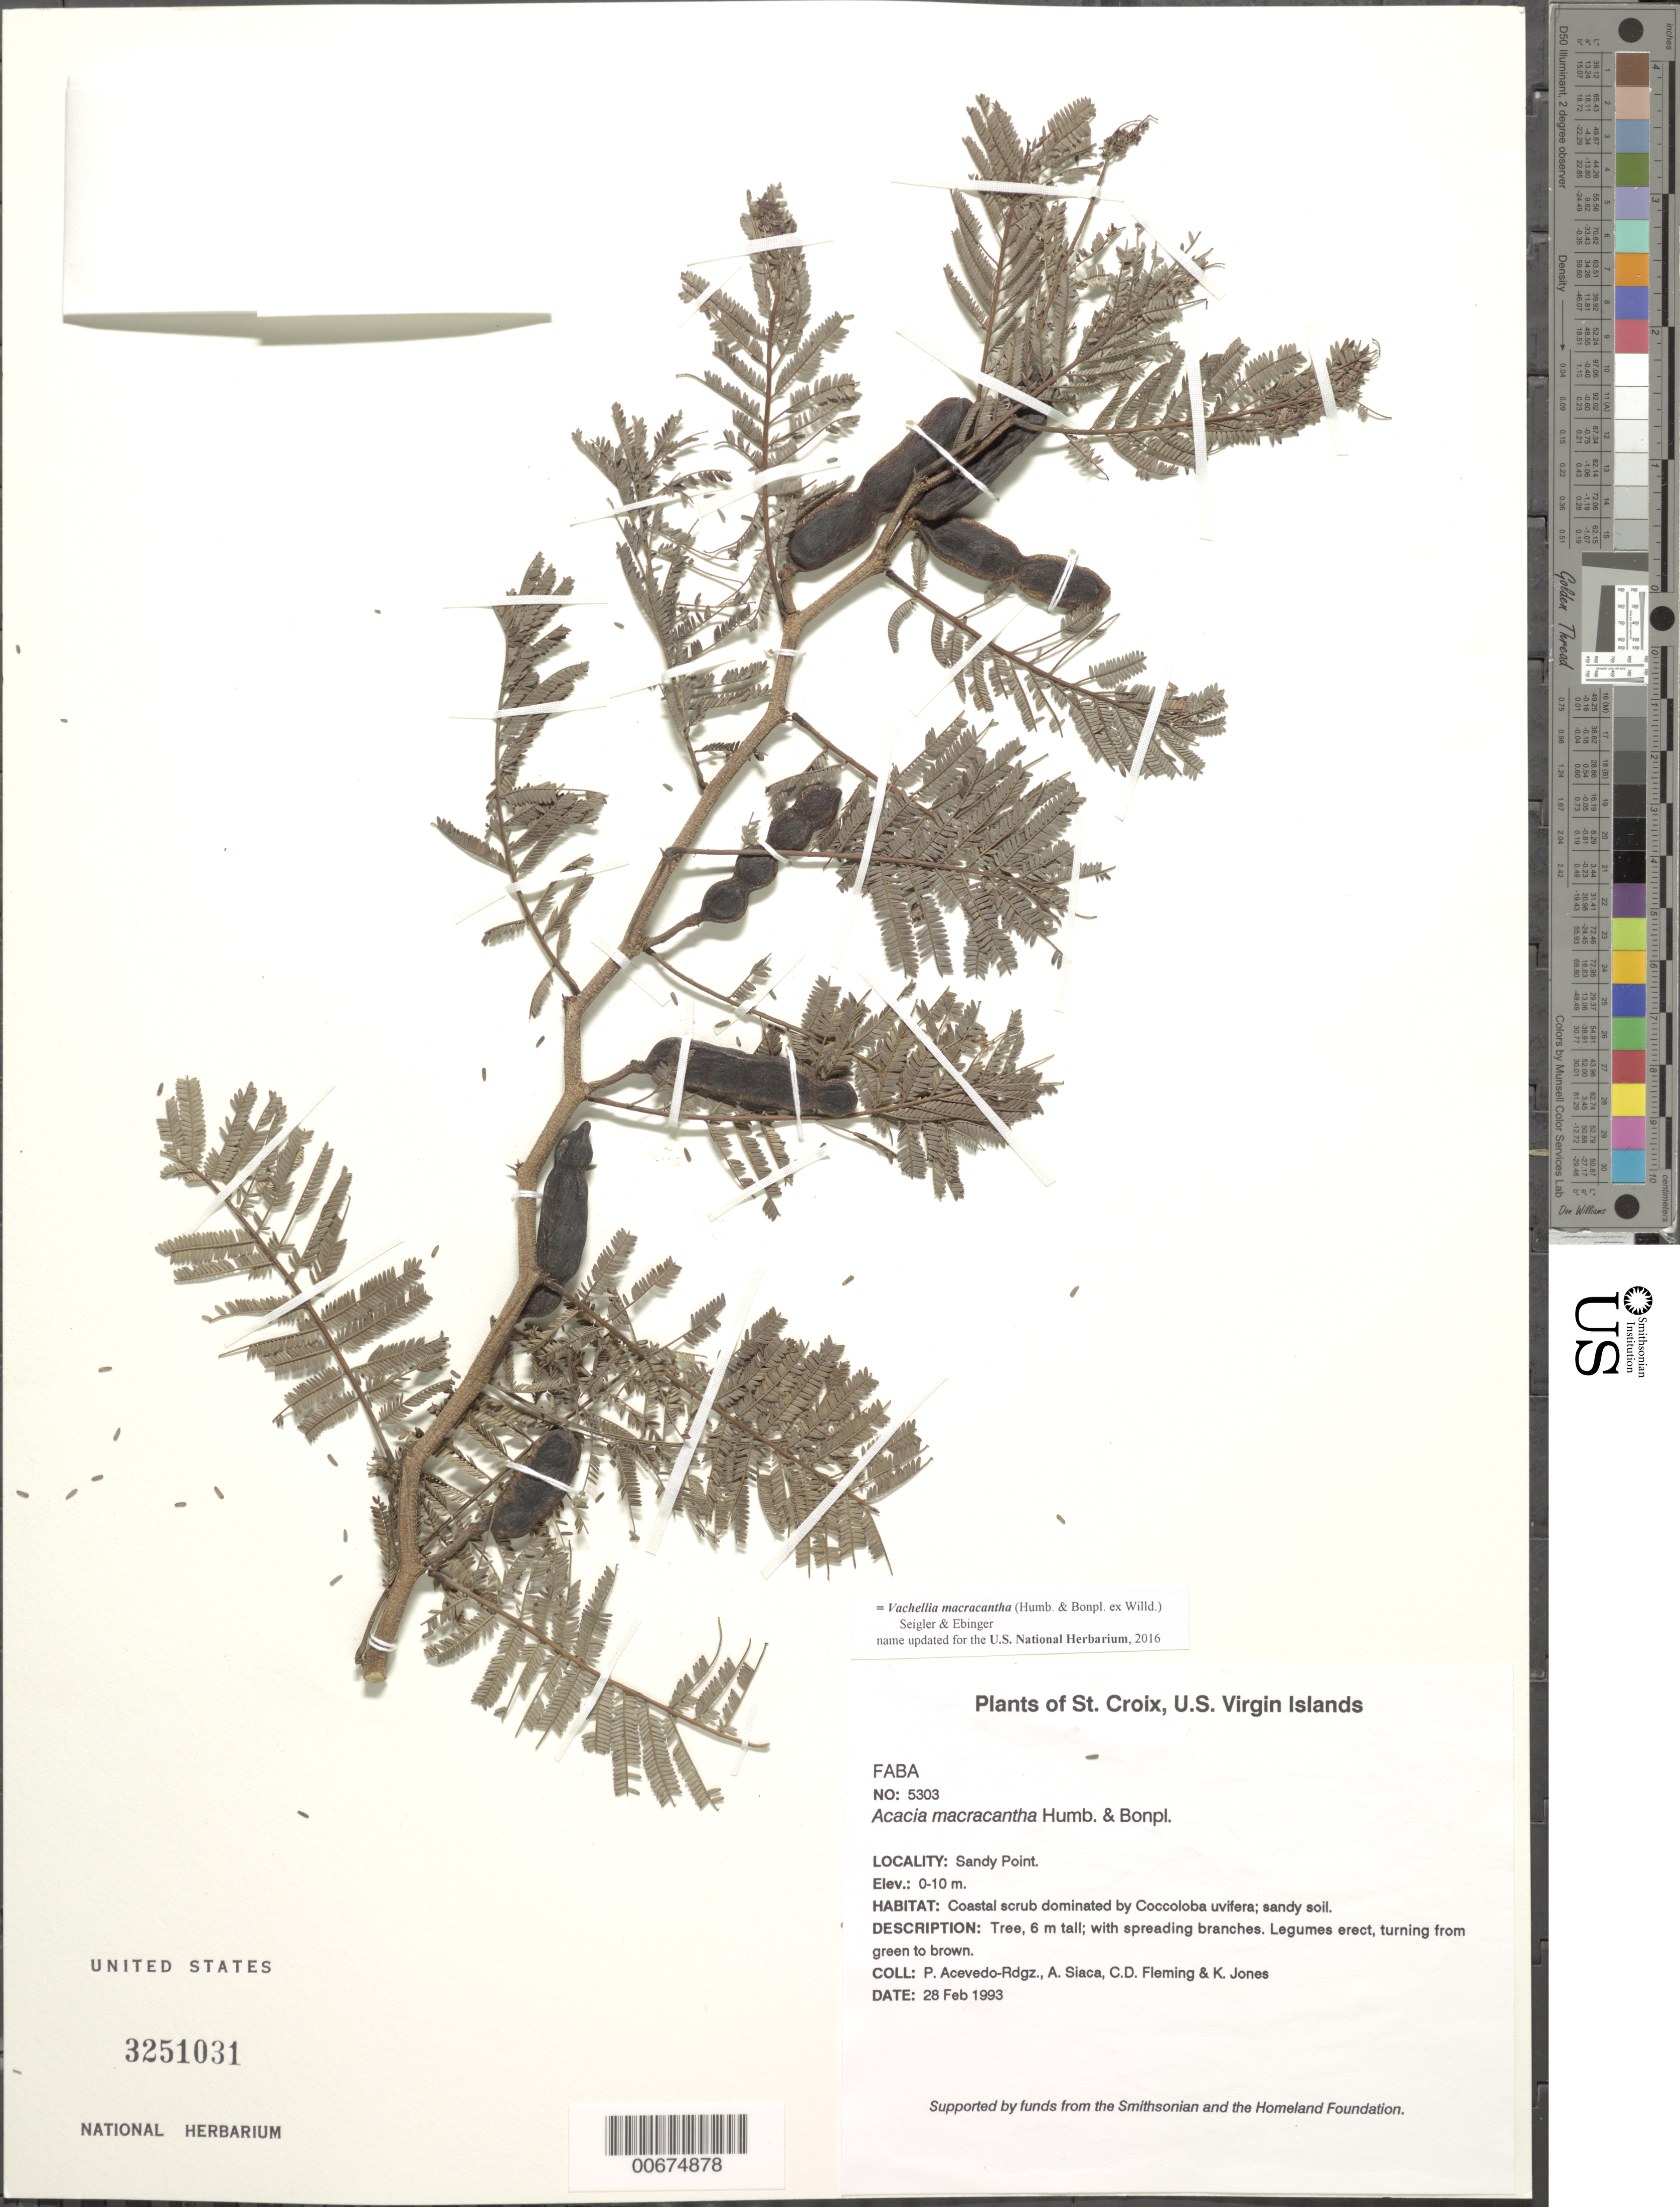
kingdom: Plantae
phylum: Tracheophyta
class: Magnoliopsida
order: Fabales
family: Fabaceae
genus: Vachellia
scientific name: Vachellia macracantha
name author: (Humb. & Bonpl. ex Willd.) Seigler & Ebinger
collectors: P. Acevedo-Rodr., A. Siaca, C. Fleming & K. Jones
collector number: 5303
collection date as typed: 28 Feb 1993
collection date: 1993-02-28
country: U.S. Virgin Islands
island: St. Croix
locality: Sandy Point.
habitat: Coastal scrub dominated by Coccoloba uvifera; sandy soil.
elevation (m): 0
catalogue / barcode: US 3251031